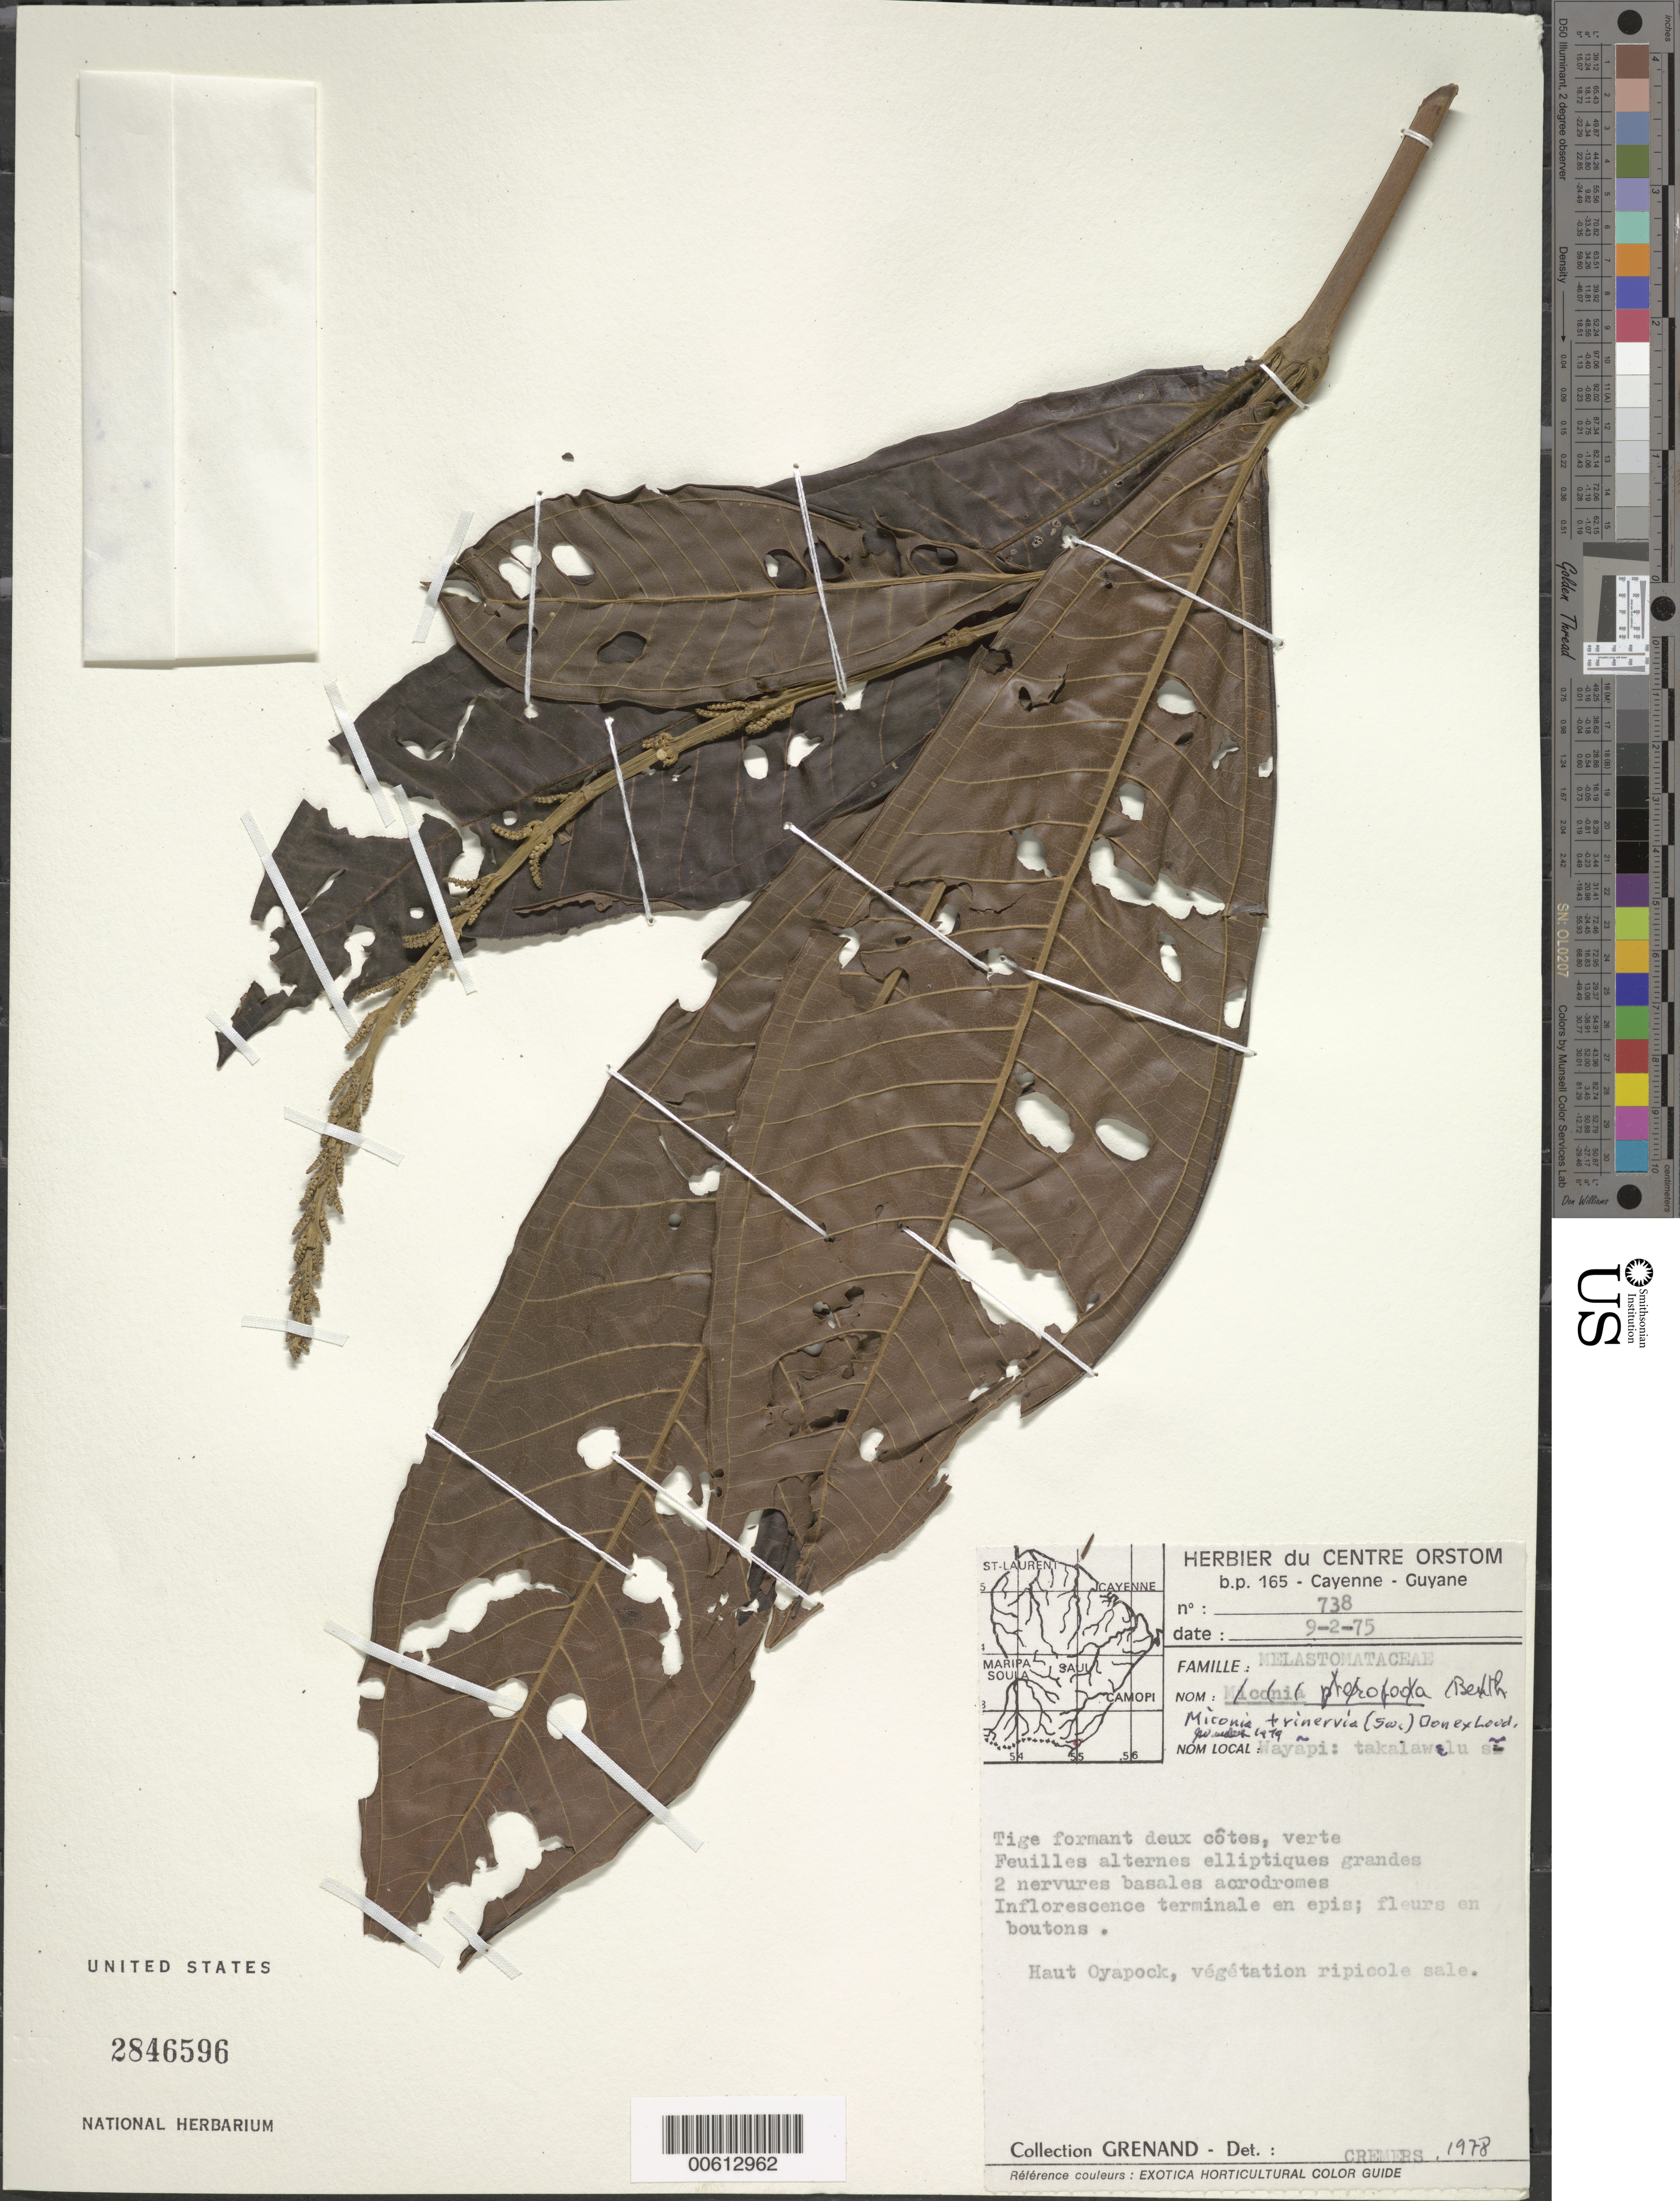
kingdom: Plantae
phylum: Tracheophyta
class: Magnoliopsida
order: Myrtales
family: Melastomataceae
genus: Miconia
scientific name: Miconia trinervia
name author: (Sw.) D. Don ex Loudon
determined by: Wurdack, John J., (US), US (UNITED STATES)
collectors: P. Grenand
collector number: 738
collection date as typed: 9-Feb-75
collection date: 1975-02-09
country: French Guiana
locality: Trois Sauts (Haut Oyapock)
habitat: Vegetation ripicole sale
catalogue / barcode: US 2846596